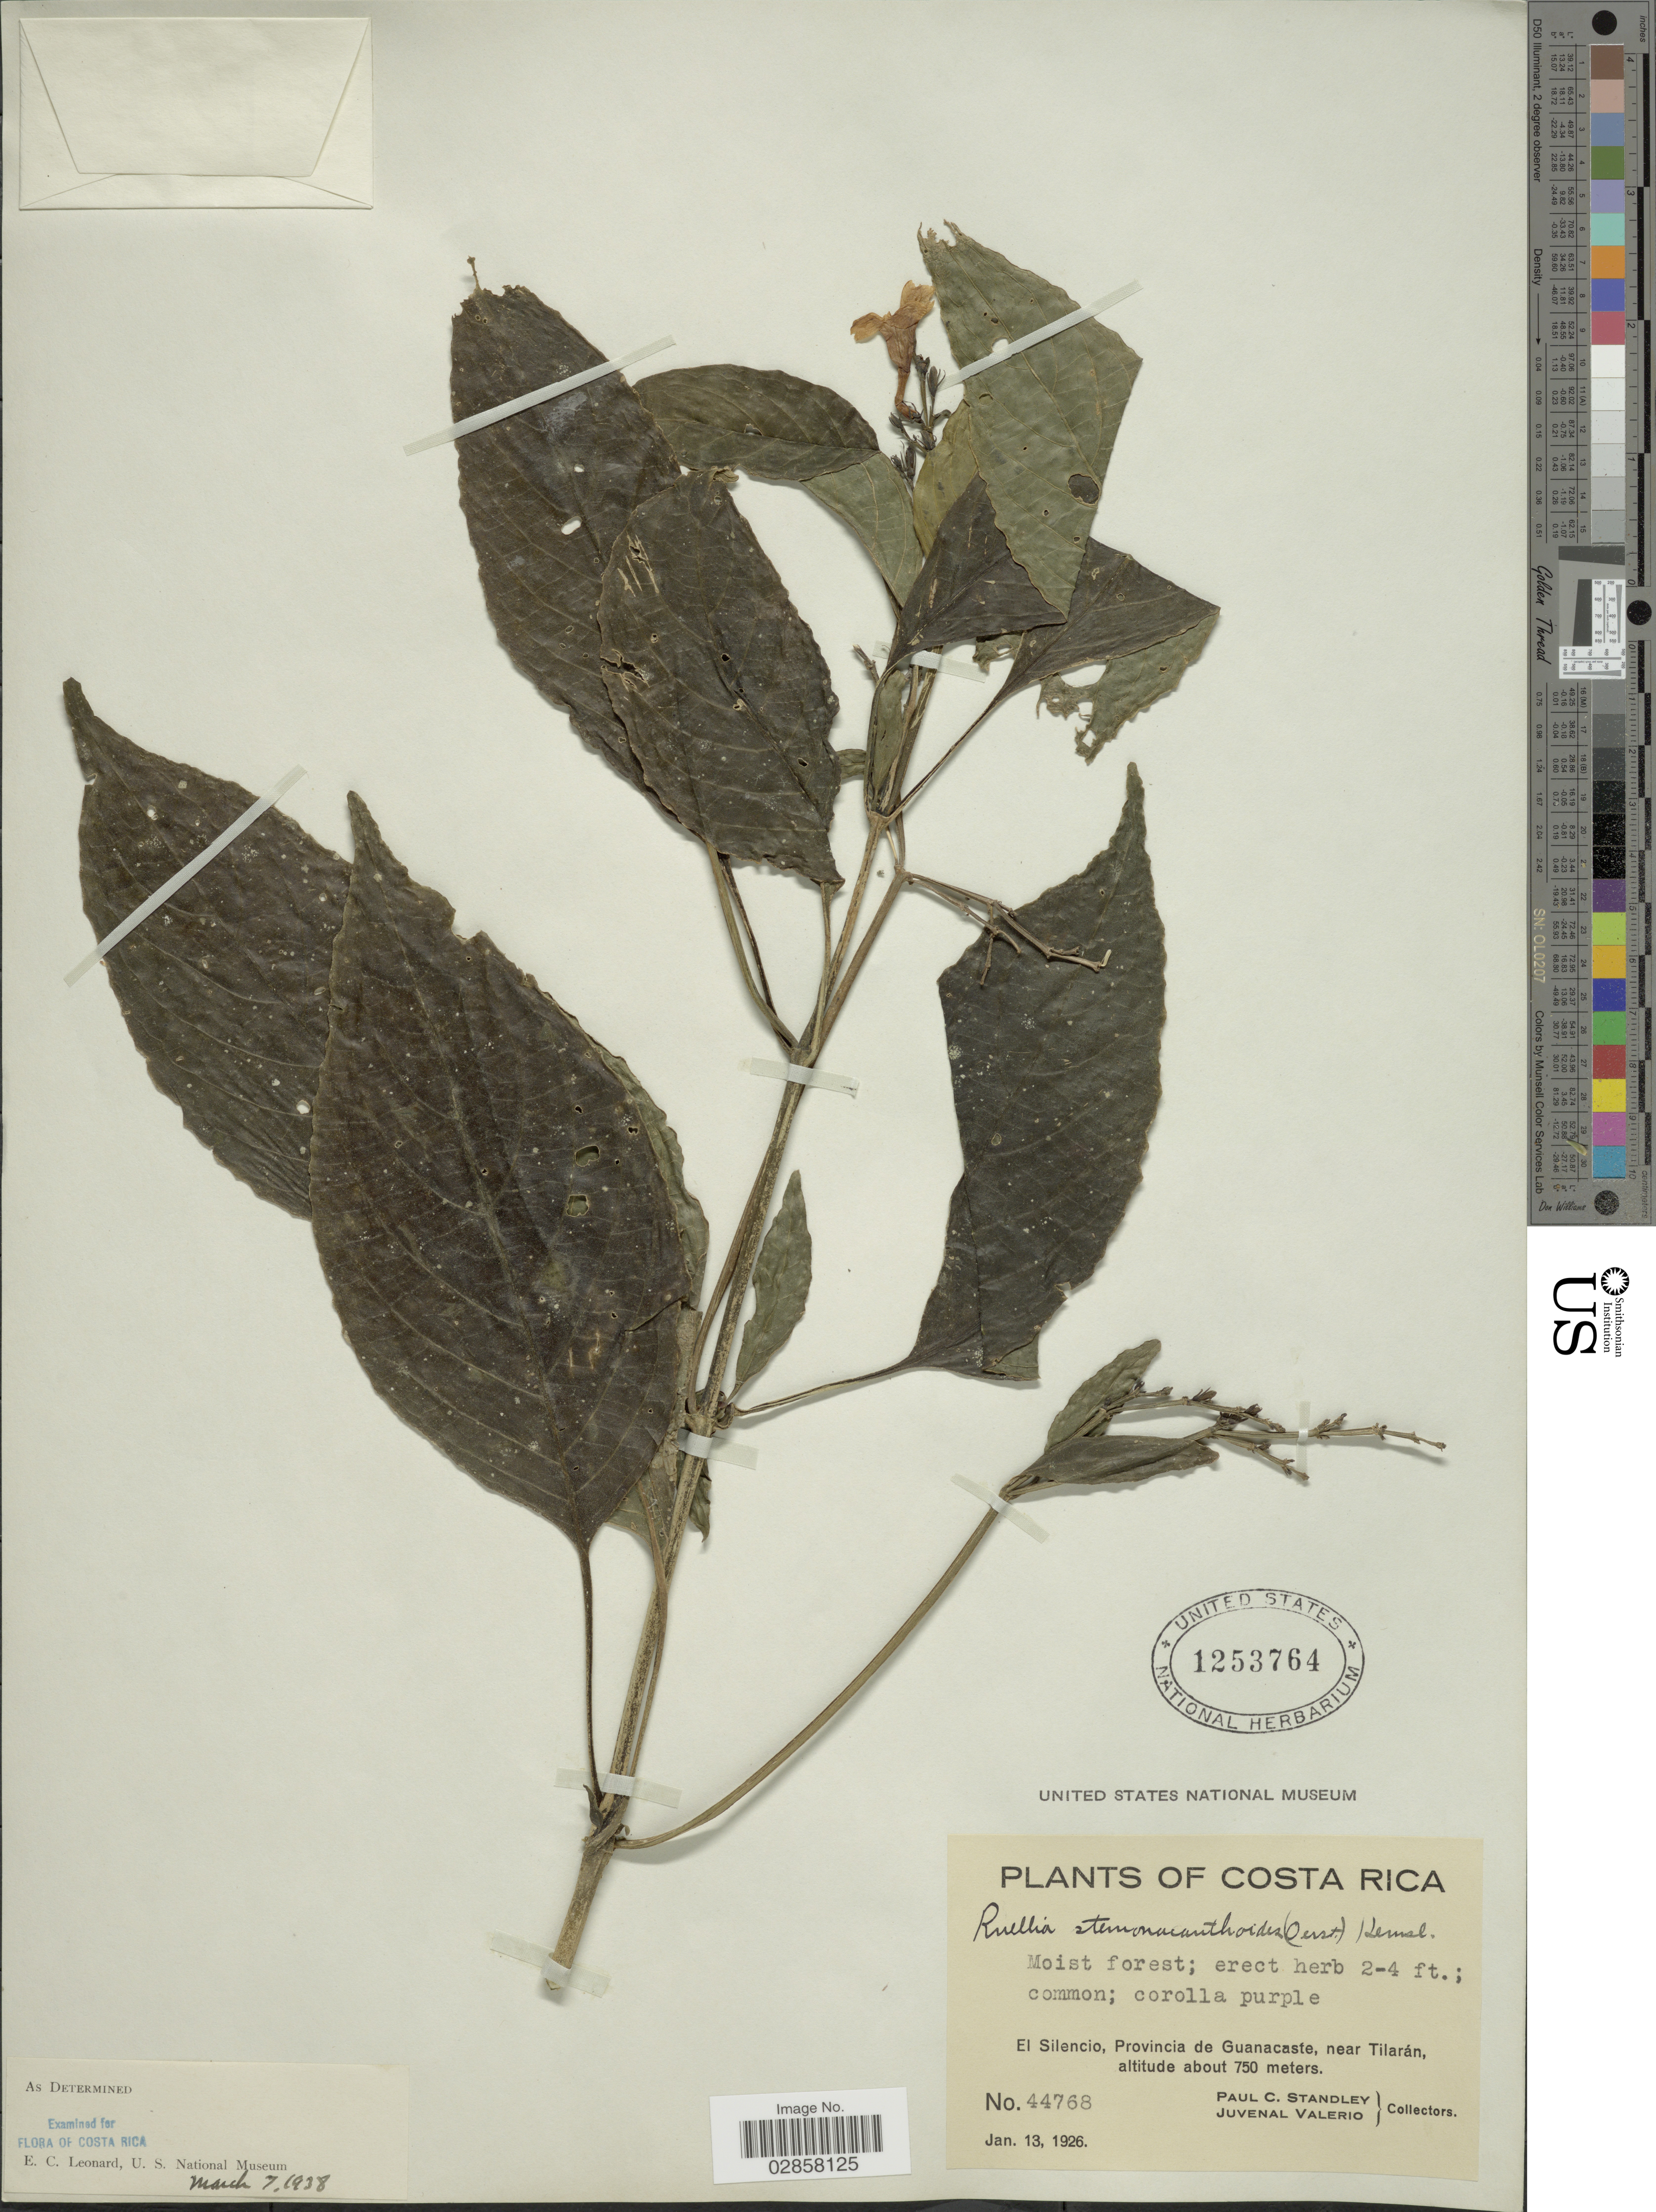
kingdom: Plantae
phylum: Tracheophyta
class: Magnoliopsida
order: Lamiales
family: Acanthaceae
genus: Ruellia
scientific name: Ruellia stemonacanthoides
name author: (Oerst.) Hemsl.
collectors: P. C. Standley & J. Valerio R.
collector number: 44768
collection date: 1926-01-13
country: Costa Rica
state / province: Guanacaste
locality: El Silencio, near Tilarán.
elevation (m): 750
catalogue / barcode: US 1253764